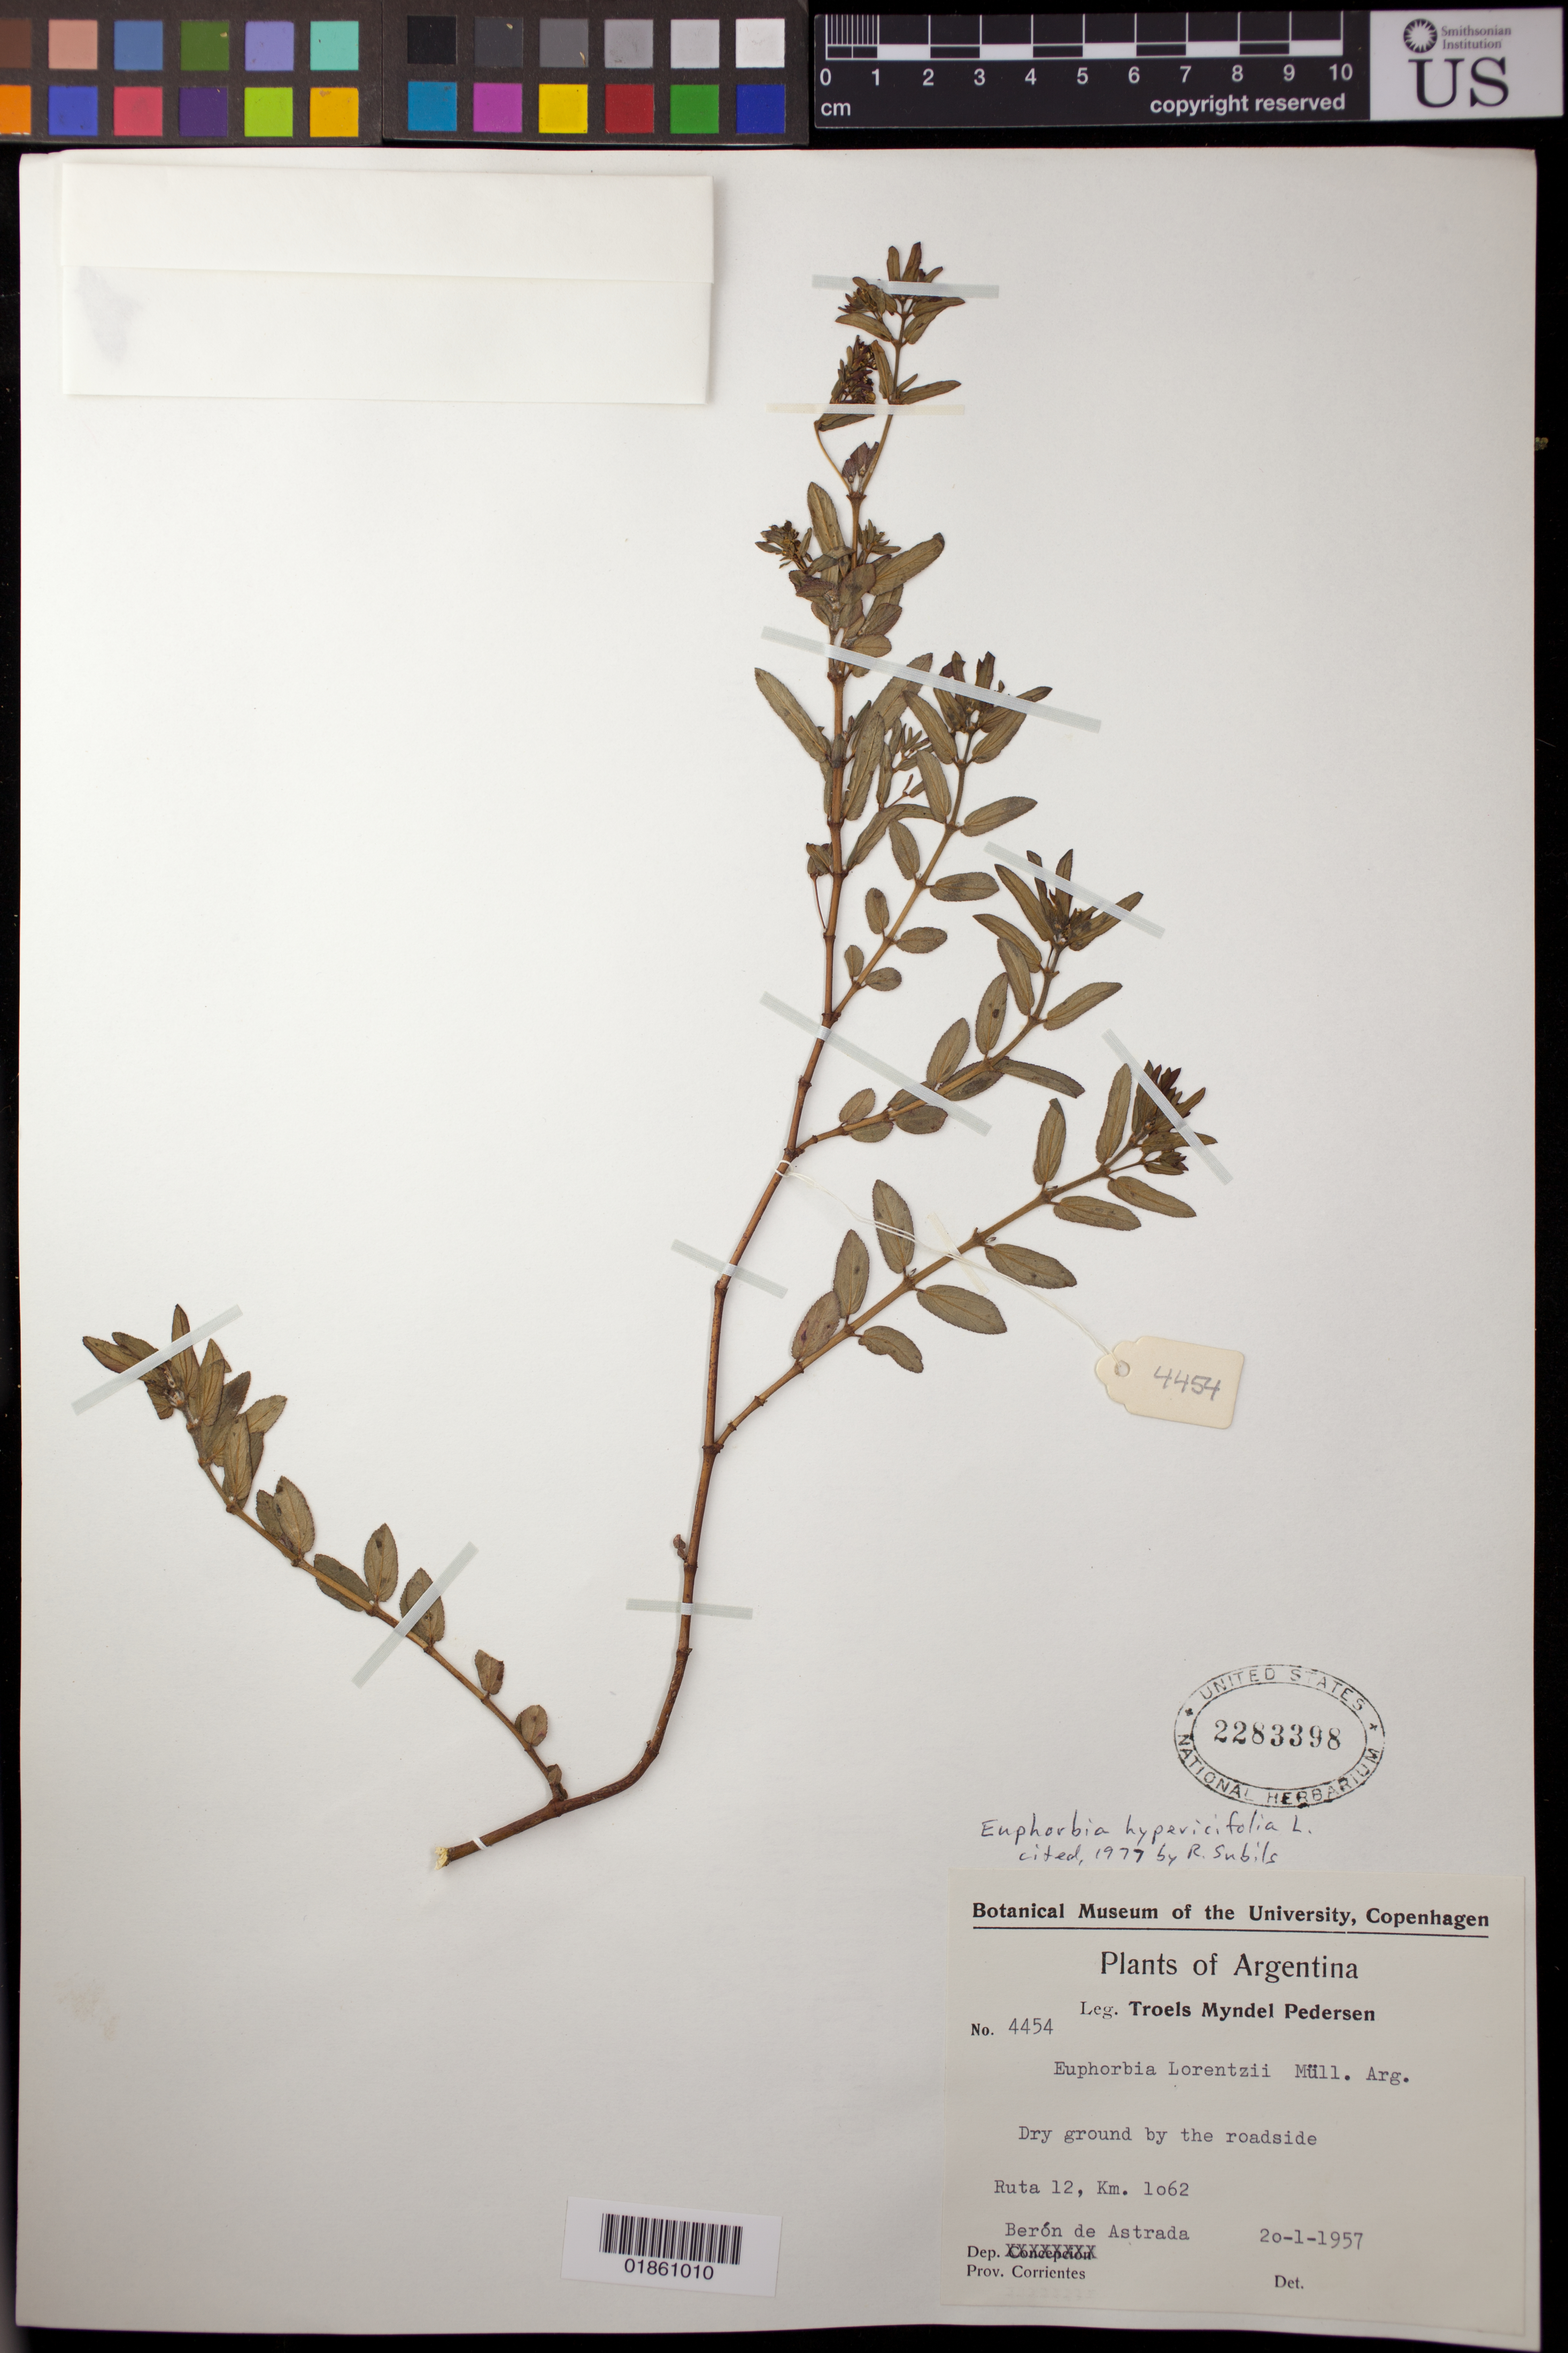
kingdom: Plantae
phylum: Tracheophyta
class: Magnoliopsida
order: Malpighiales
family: Euphorbiaceae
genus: Euphorbia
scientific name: Euphorbia hypericifolia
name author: L.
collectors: T. M. Pedersen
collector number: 4454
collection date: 1957-01-20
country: Argentina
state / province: Corrientes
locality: Dep. Berón de Astrada, Ruta 12, Km. 1062.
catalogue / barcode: US 2283398